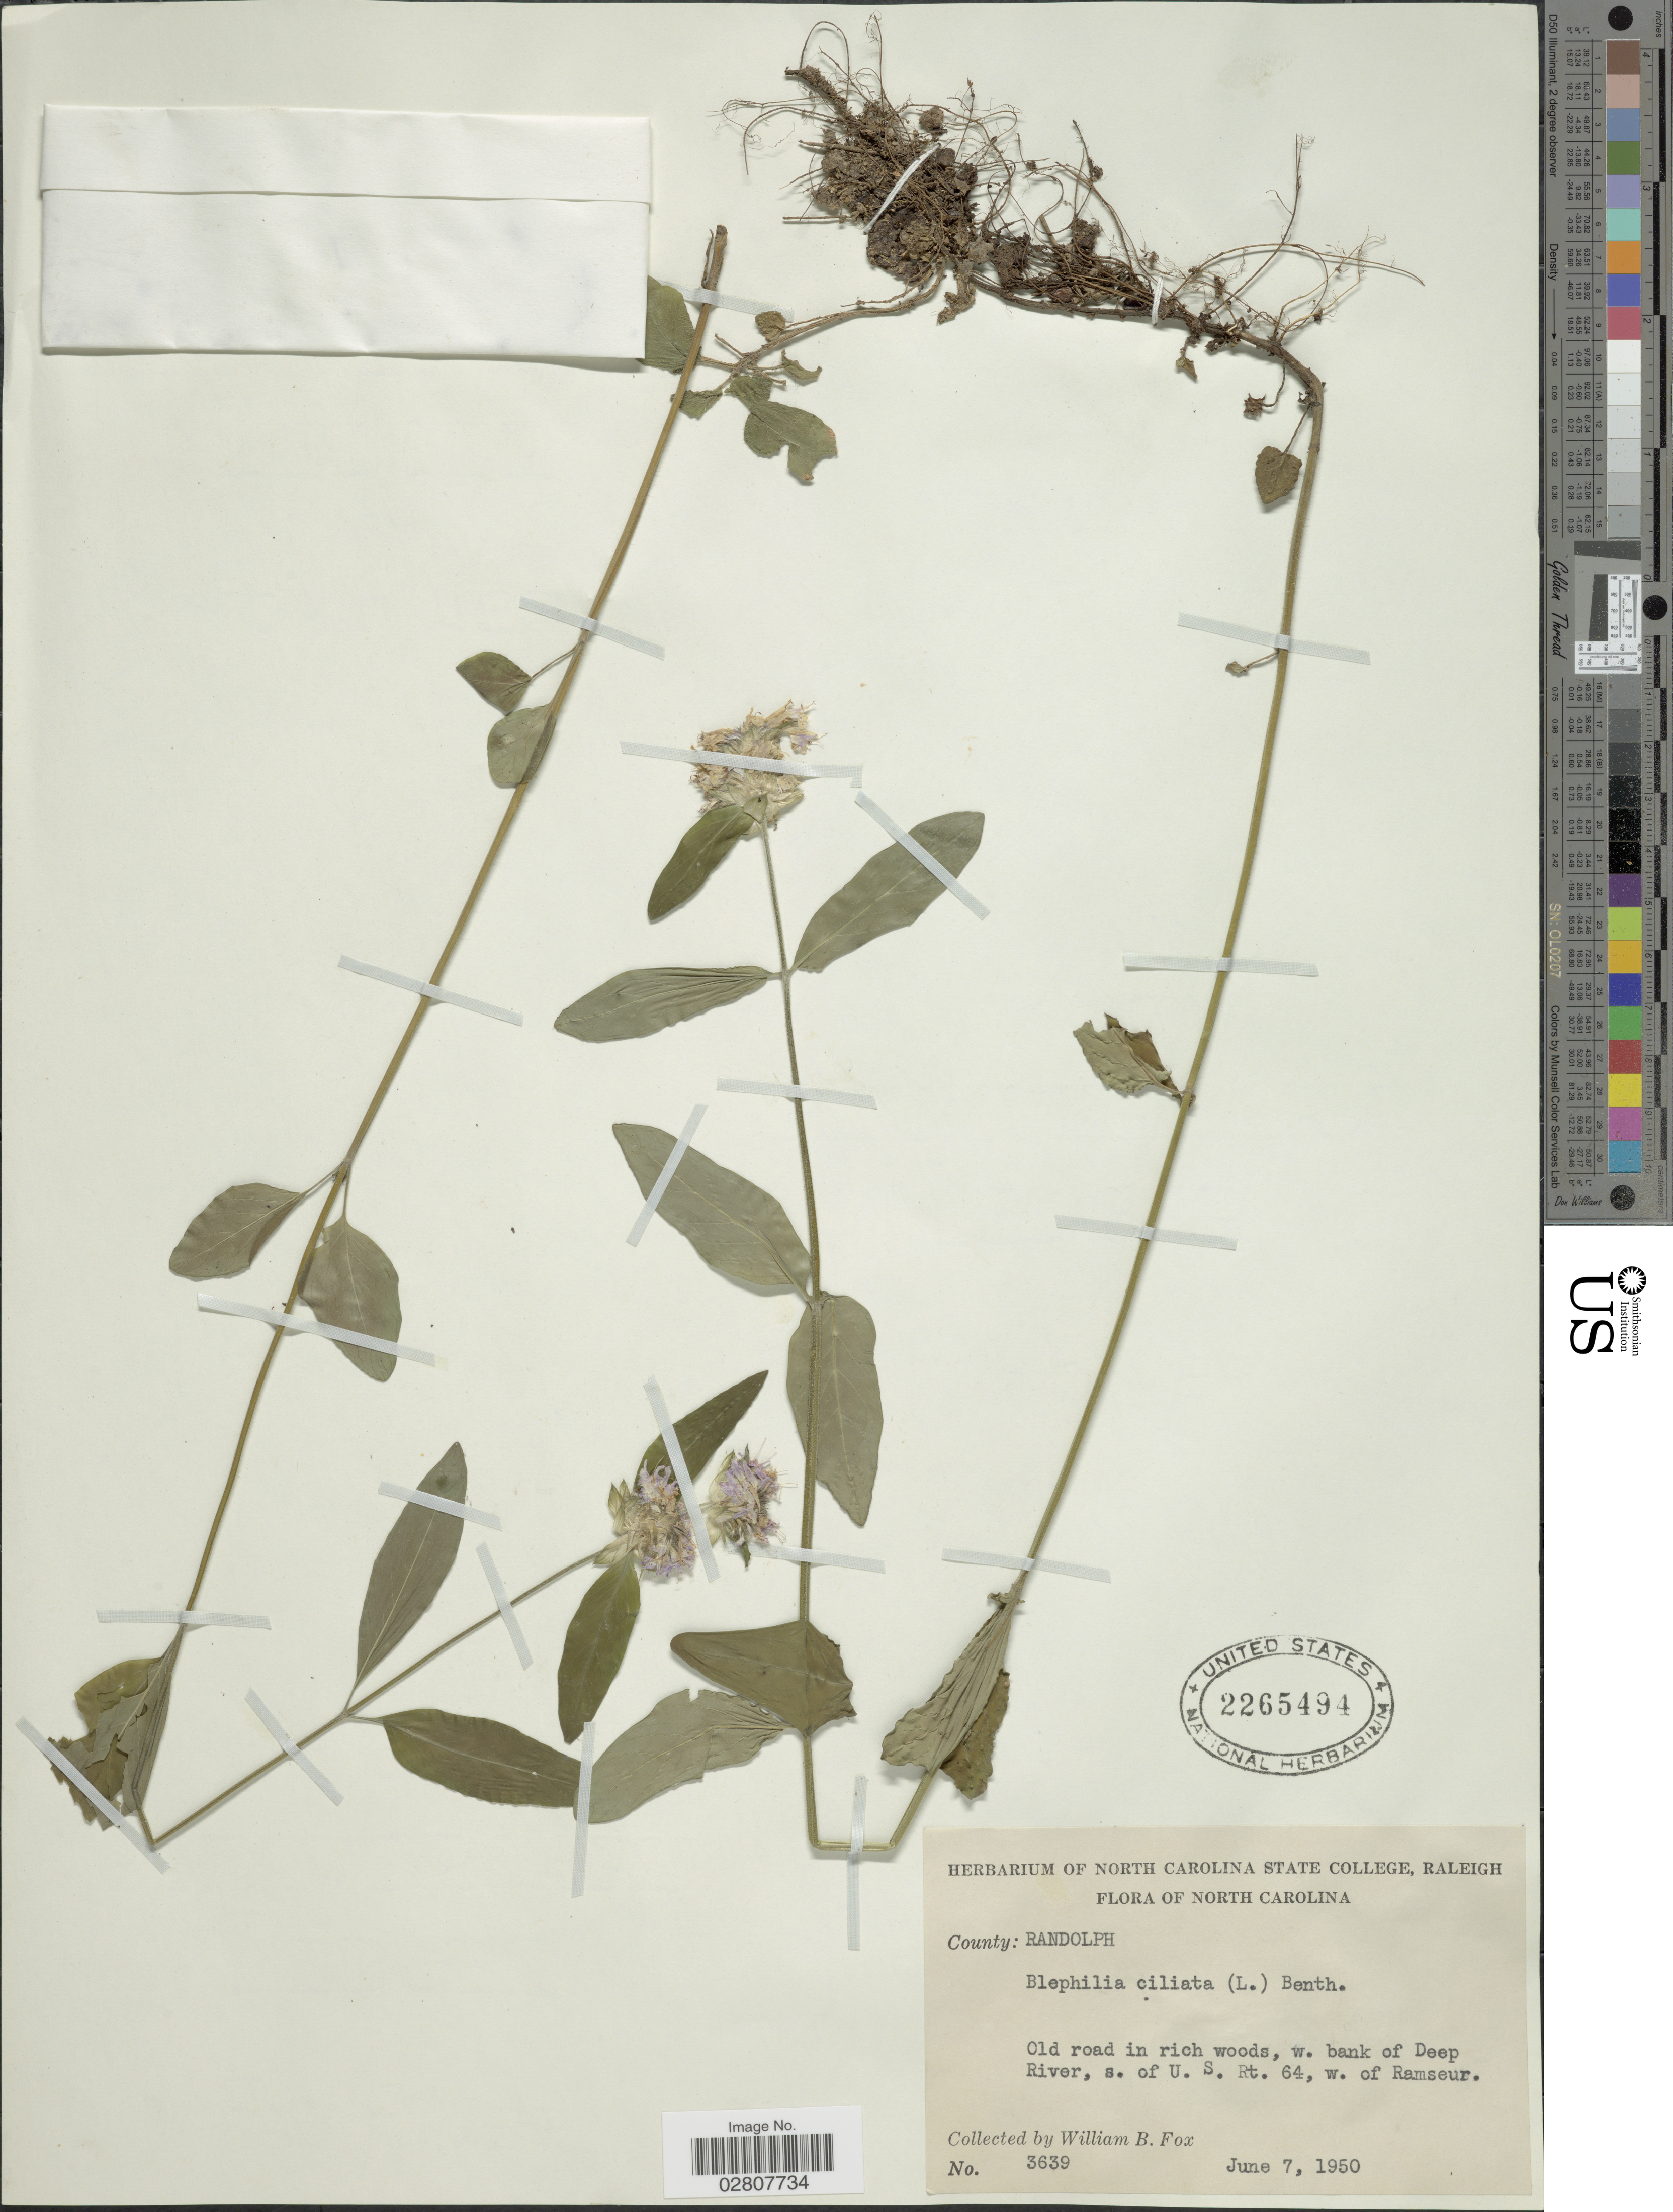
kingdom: Plantae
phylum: Tracheophyta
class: Magnoliopsida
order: Lamiales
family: Lamiaceae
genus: Blephilia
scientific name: Blephilia ciliata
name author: (L.) Raf. ex Benth.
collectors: W. Fox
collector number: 3639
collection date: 1950-06-07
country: United States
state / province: North Carolina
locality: County: Randolph. Old road in rich woods, w. bank of Deep River, s. of U. S. Rt. 64, w. of Ramseur.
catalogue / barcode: US 2265494